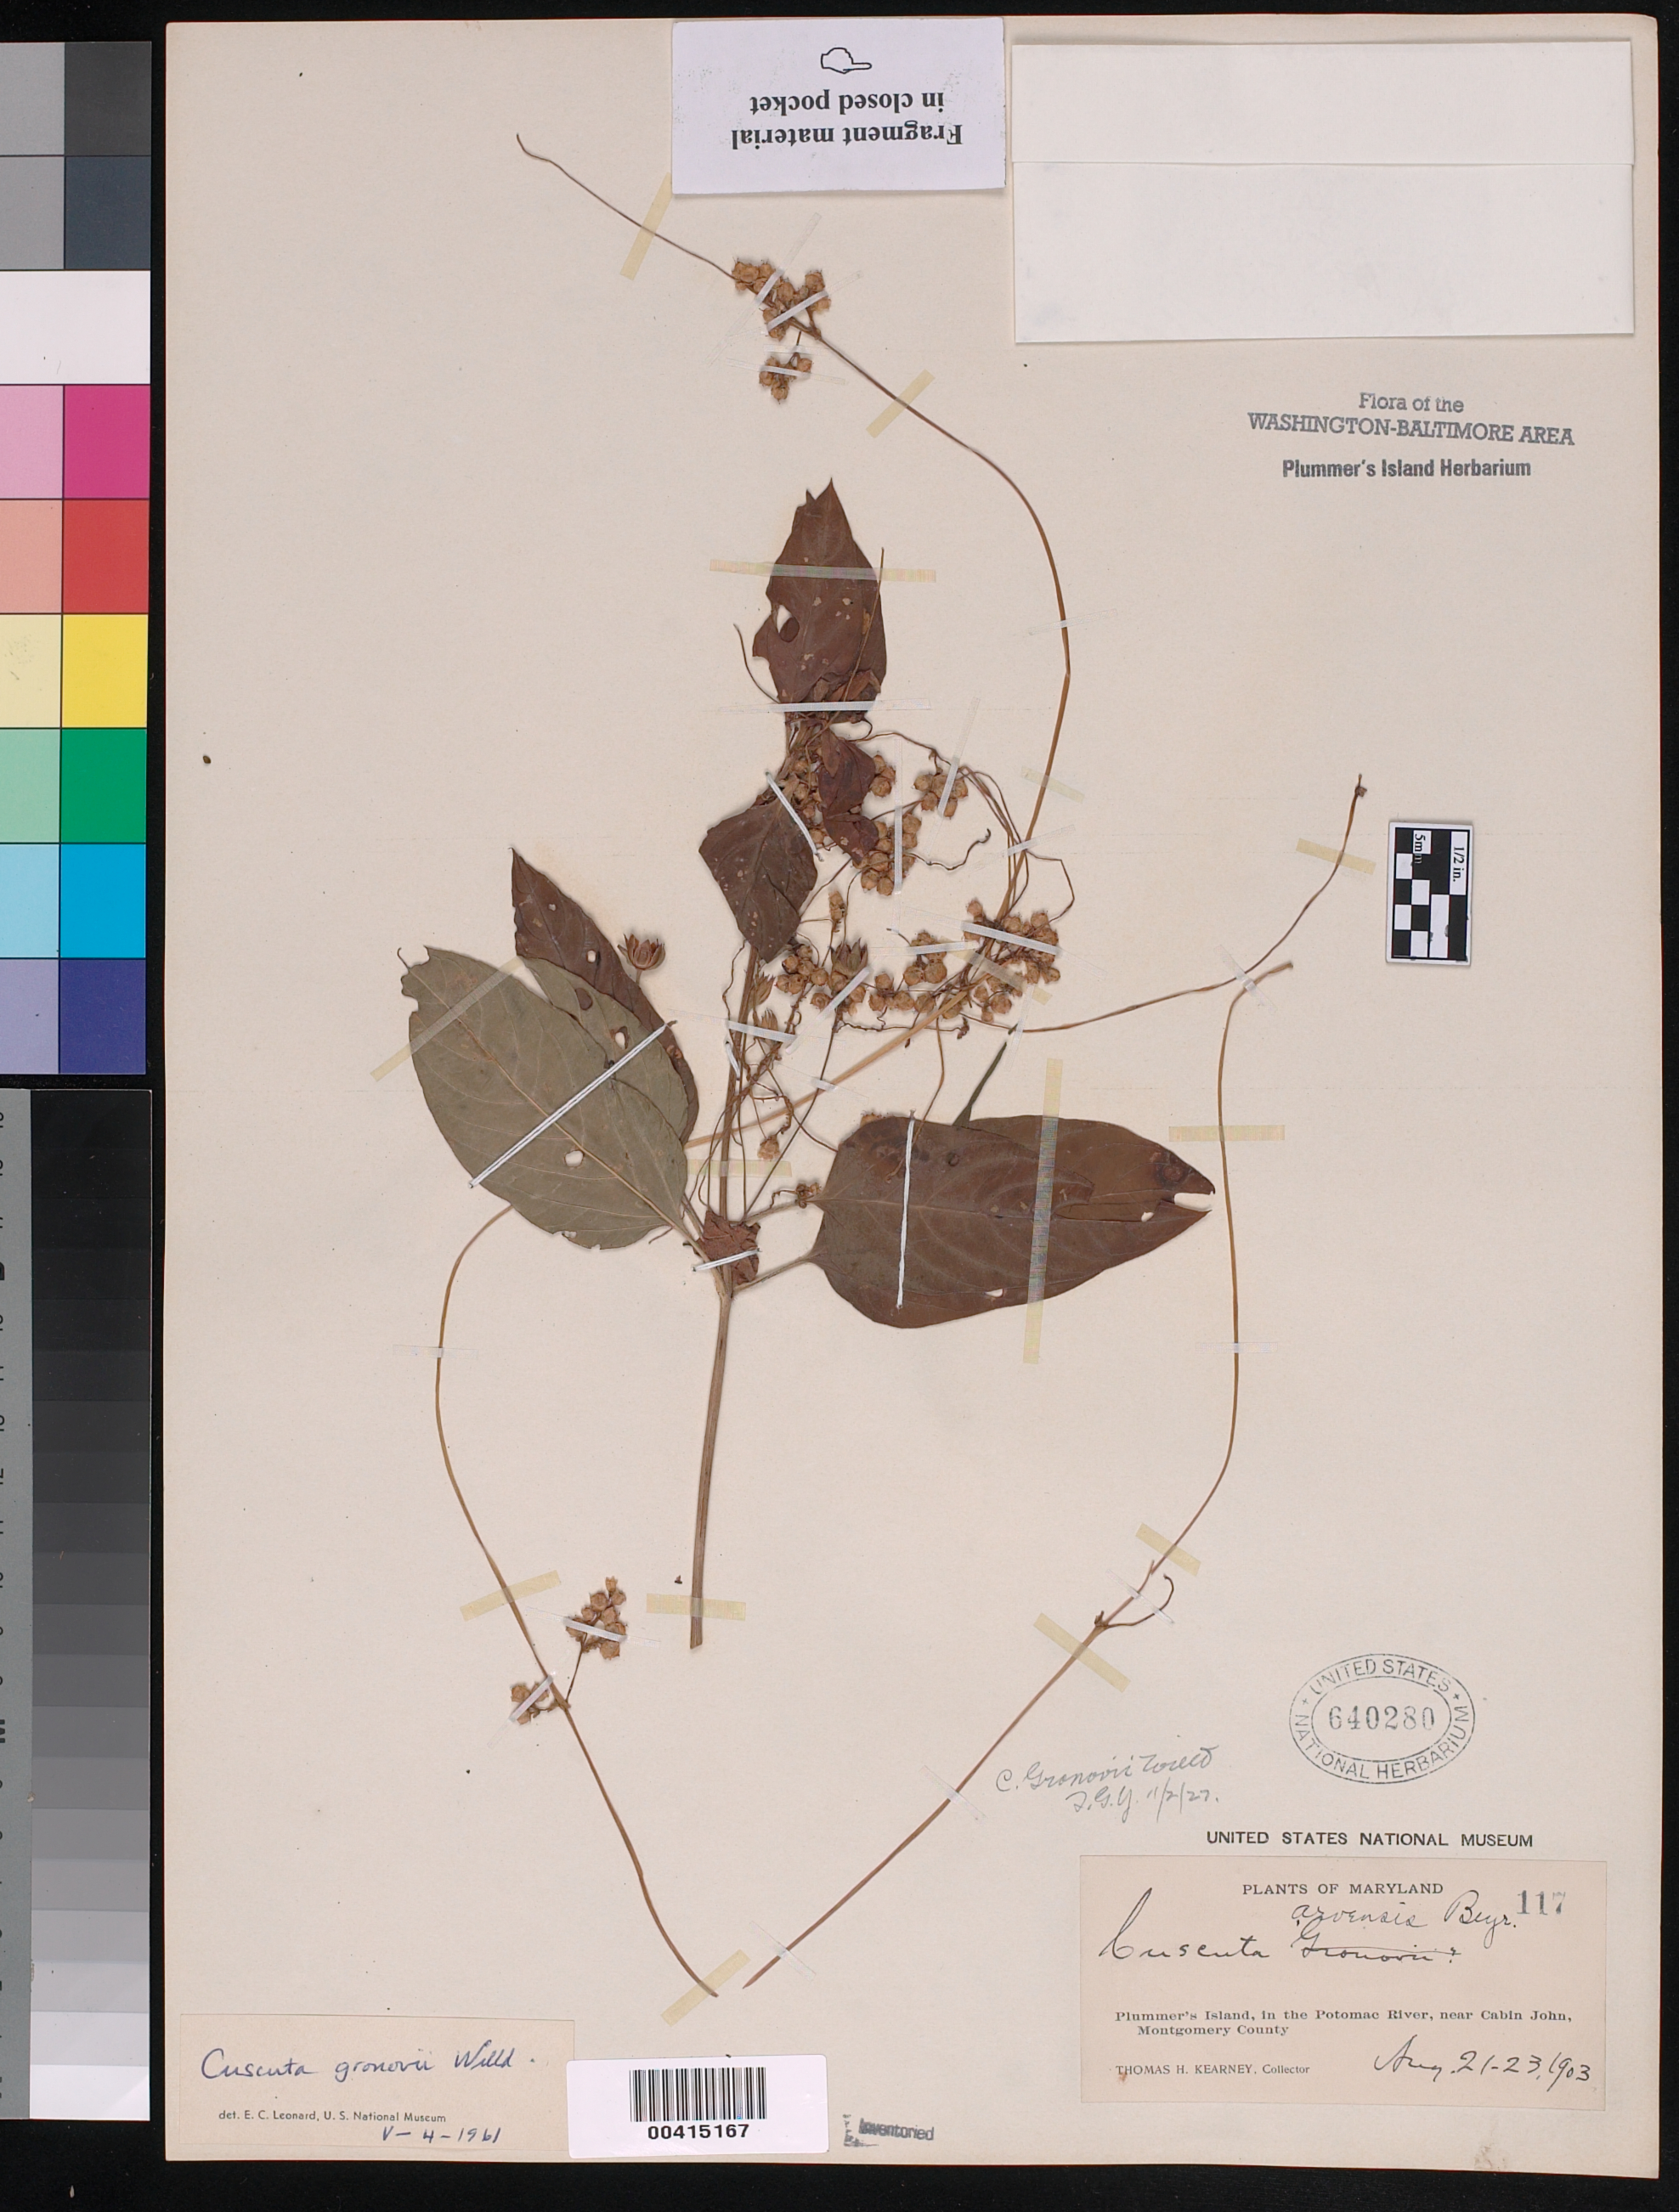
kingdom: Plantae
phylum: Tracheophyta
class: Magnoliopsida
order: Solanales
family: Convolvulaceae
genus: Cuscuta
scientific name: Cuscuta gronovii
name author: Willd. ex Schult.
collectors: T. H. Kearney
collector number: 117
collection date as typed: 21 Aug 1903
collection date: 1903-08-21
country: United States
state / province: Maryland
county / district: Montgomery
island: Plummers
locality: Plummer's Island C. & O. Canal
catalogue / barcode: US 640280